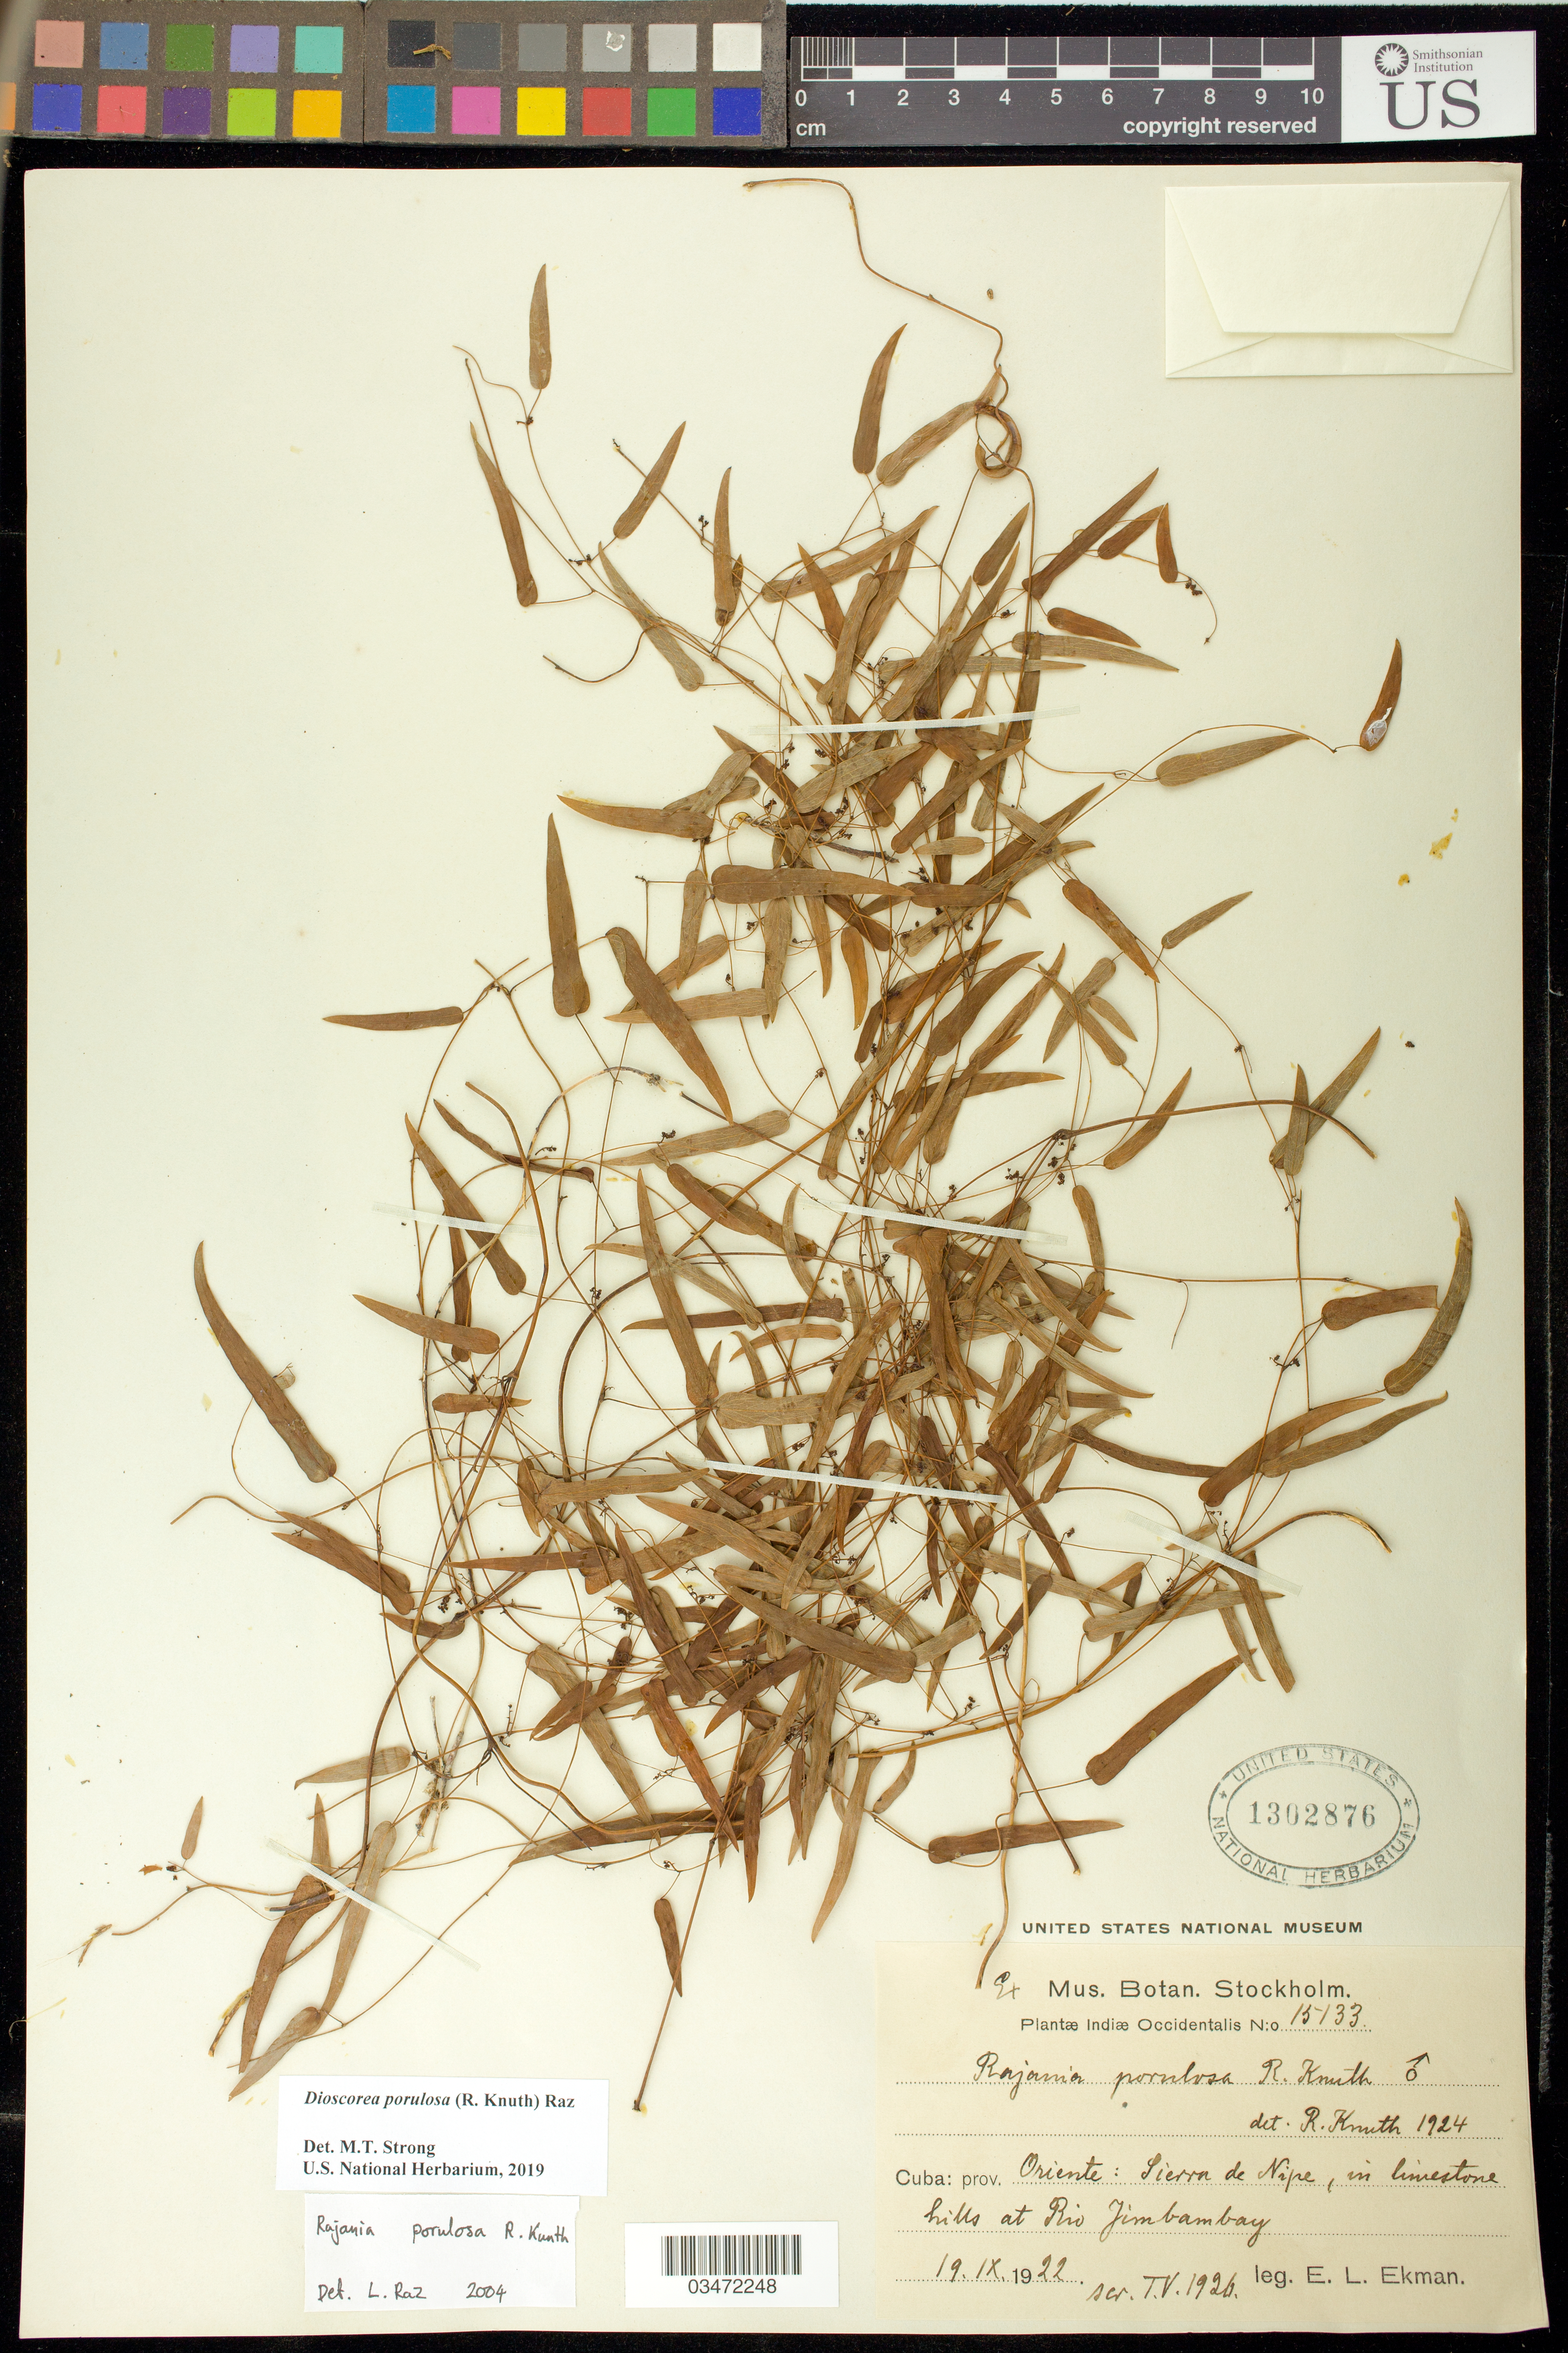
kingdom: Plantae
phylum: Tracheophyta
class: Liliopsida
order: Dioscoreales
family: Dioscoreaceae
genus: Dioscorea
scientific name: Dioscorea porulosa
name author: (R. Knuth) Raz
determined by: Strong, M. T., (US), Smithsonian Institution - National Museum of Natural History (UNITED STATES)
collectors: E. L. Ekman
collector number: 15133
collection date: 1922-09-19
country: Cuba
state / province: Holguín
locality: Oriente: Sierra de Nipe, at Rio Jimbambay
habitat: Limestone hills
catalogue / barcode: US 1302876